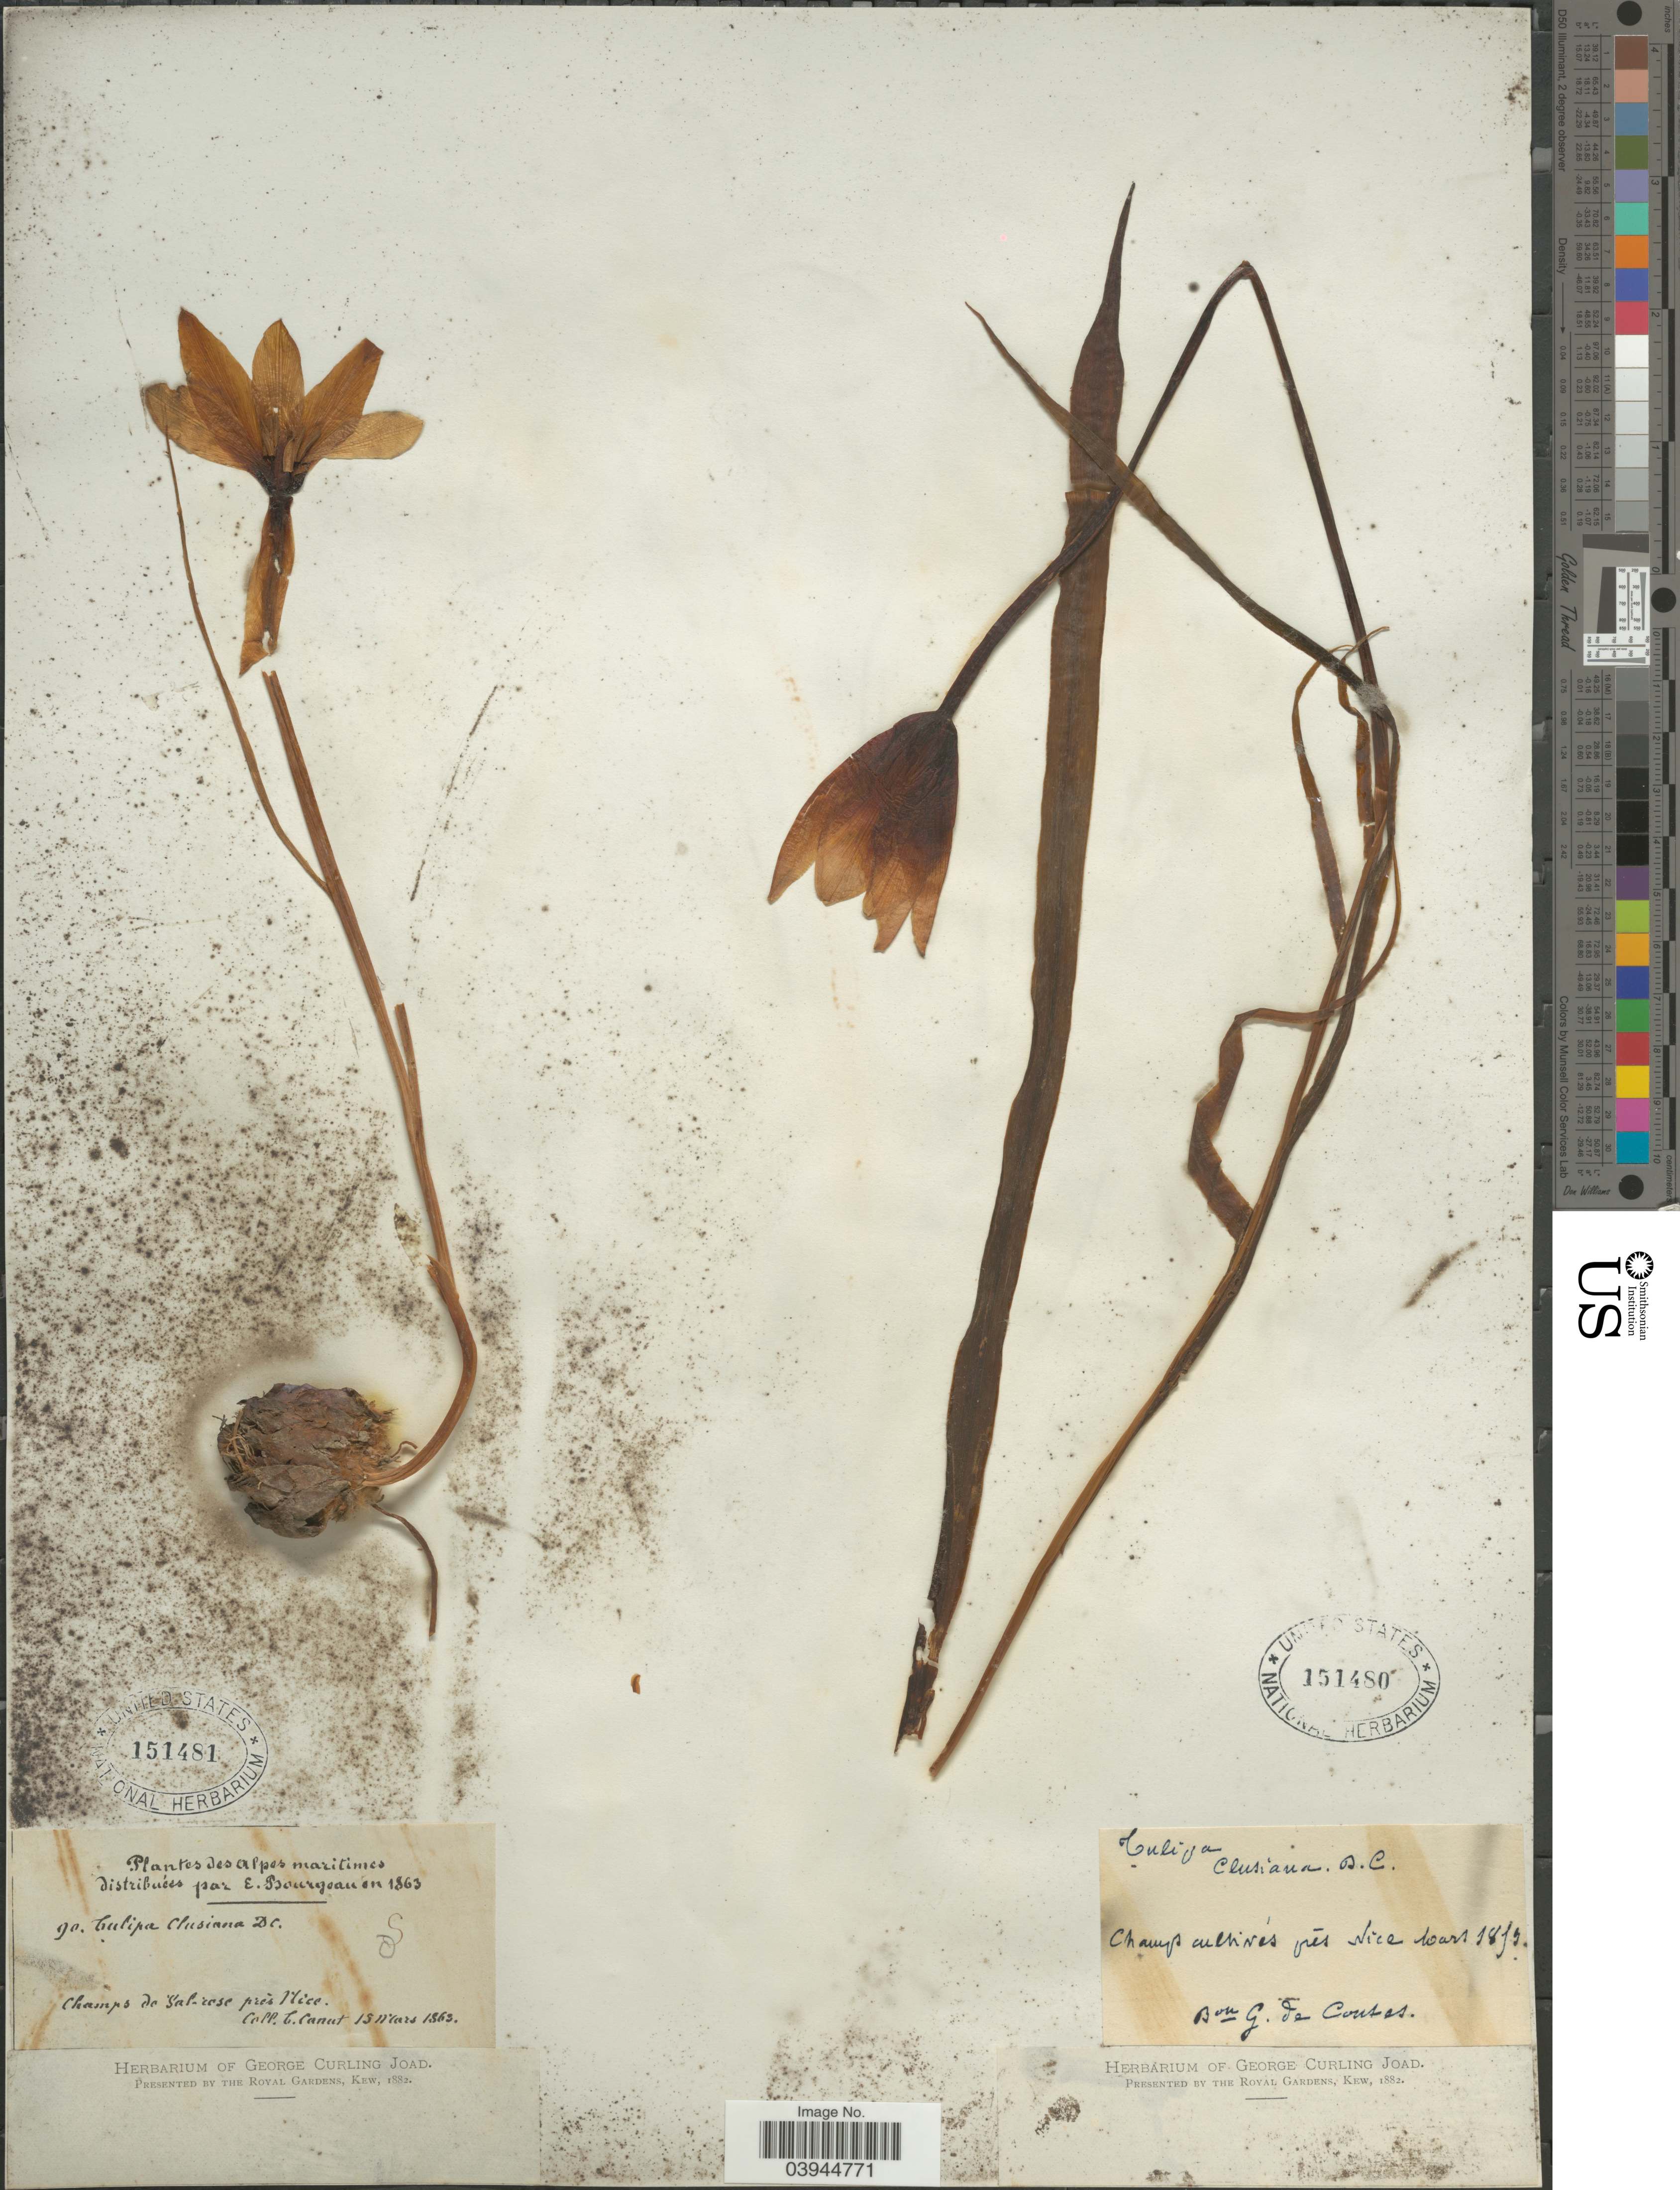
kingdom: Plantae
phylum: Tracheophyta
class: Liliopsida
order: Liliales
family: Liliaceae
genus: Tulipa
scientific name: Tulipa clusiana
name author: DC.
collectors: G. Contes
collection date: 1893-03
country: France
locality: Champs cultivés prés Nice.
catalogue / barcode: US 151480